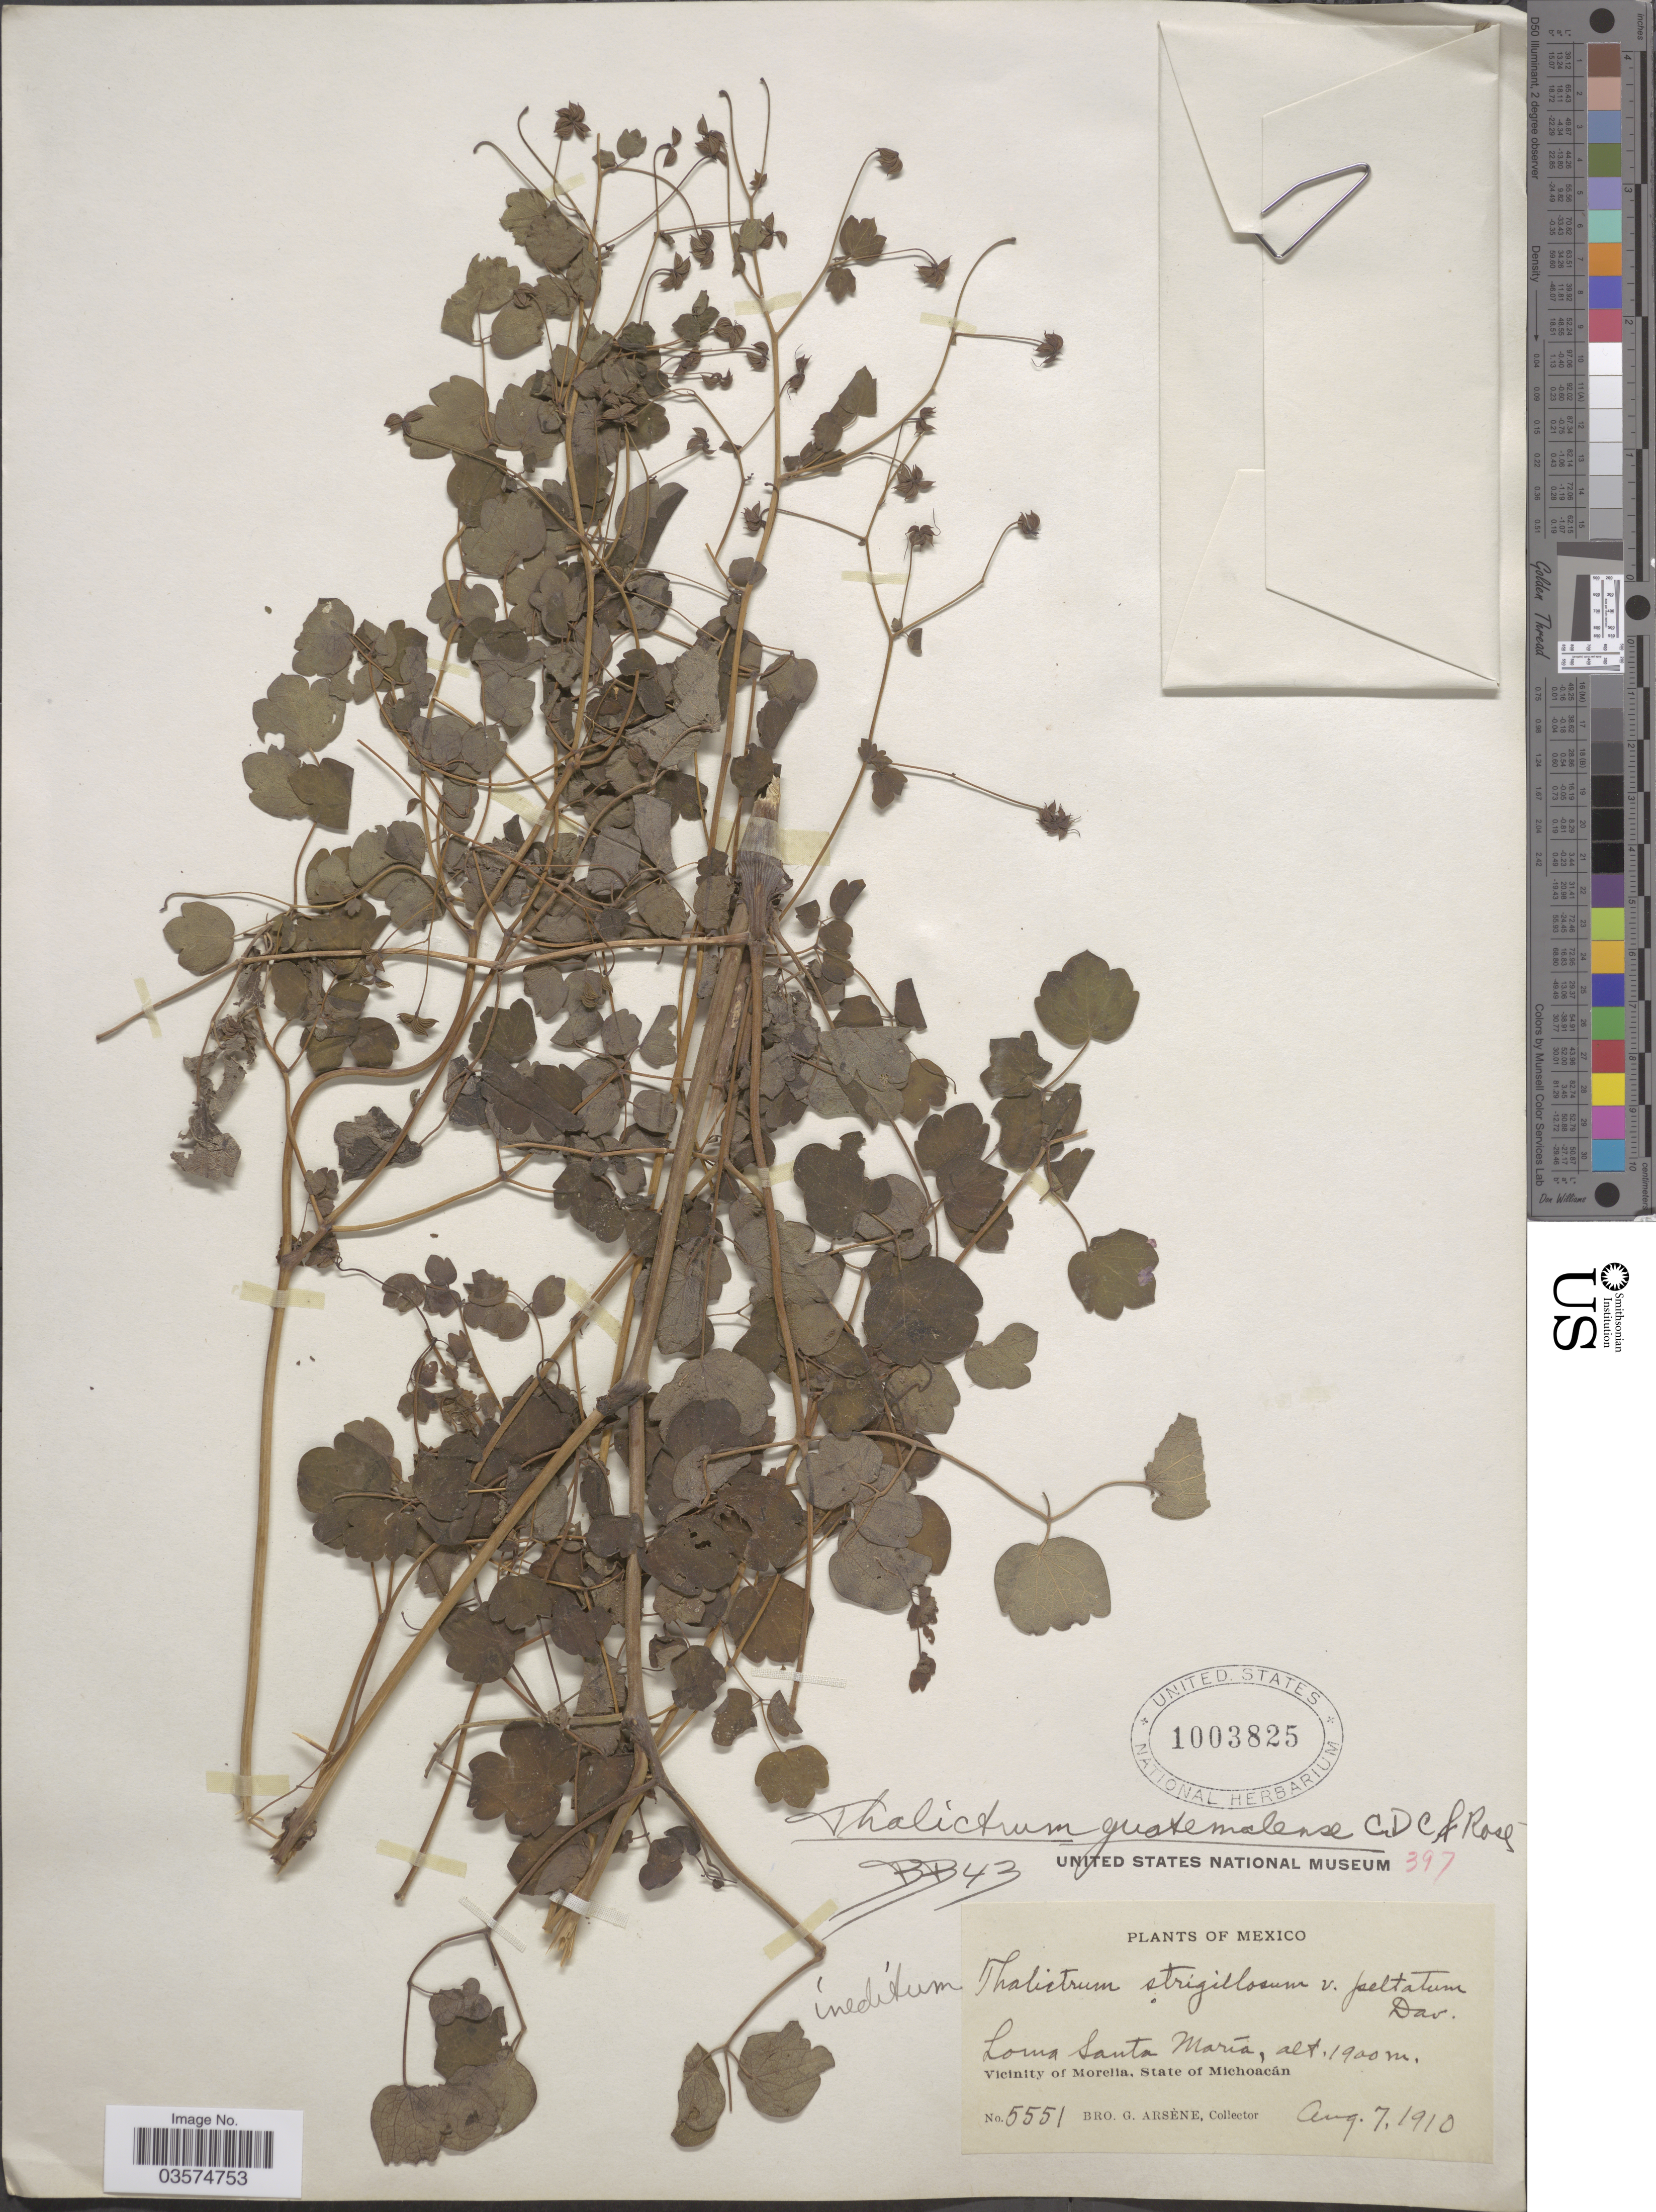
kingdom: Plantae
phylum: Tracheophyta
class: Magnoliopsida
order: Ranunculales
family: Ranunculaceae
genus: Thalictrum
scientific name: Thalictrum guatemalense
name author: C. DC. & Rose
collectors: Bro. G. Arsène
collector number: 5551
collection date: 1910-08-07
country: Mexico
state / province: Michoacán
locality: Loma Santa María. Vicinity of Morelía.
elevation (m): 1900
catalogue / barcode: US 1003825